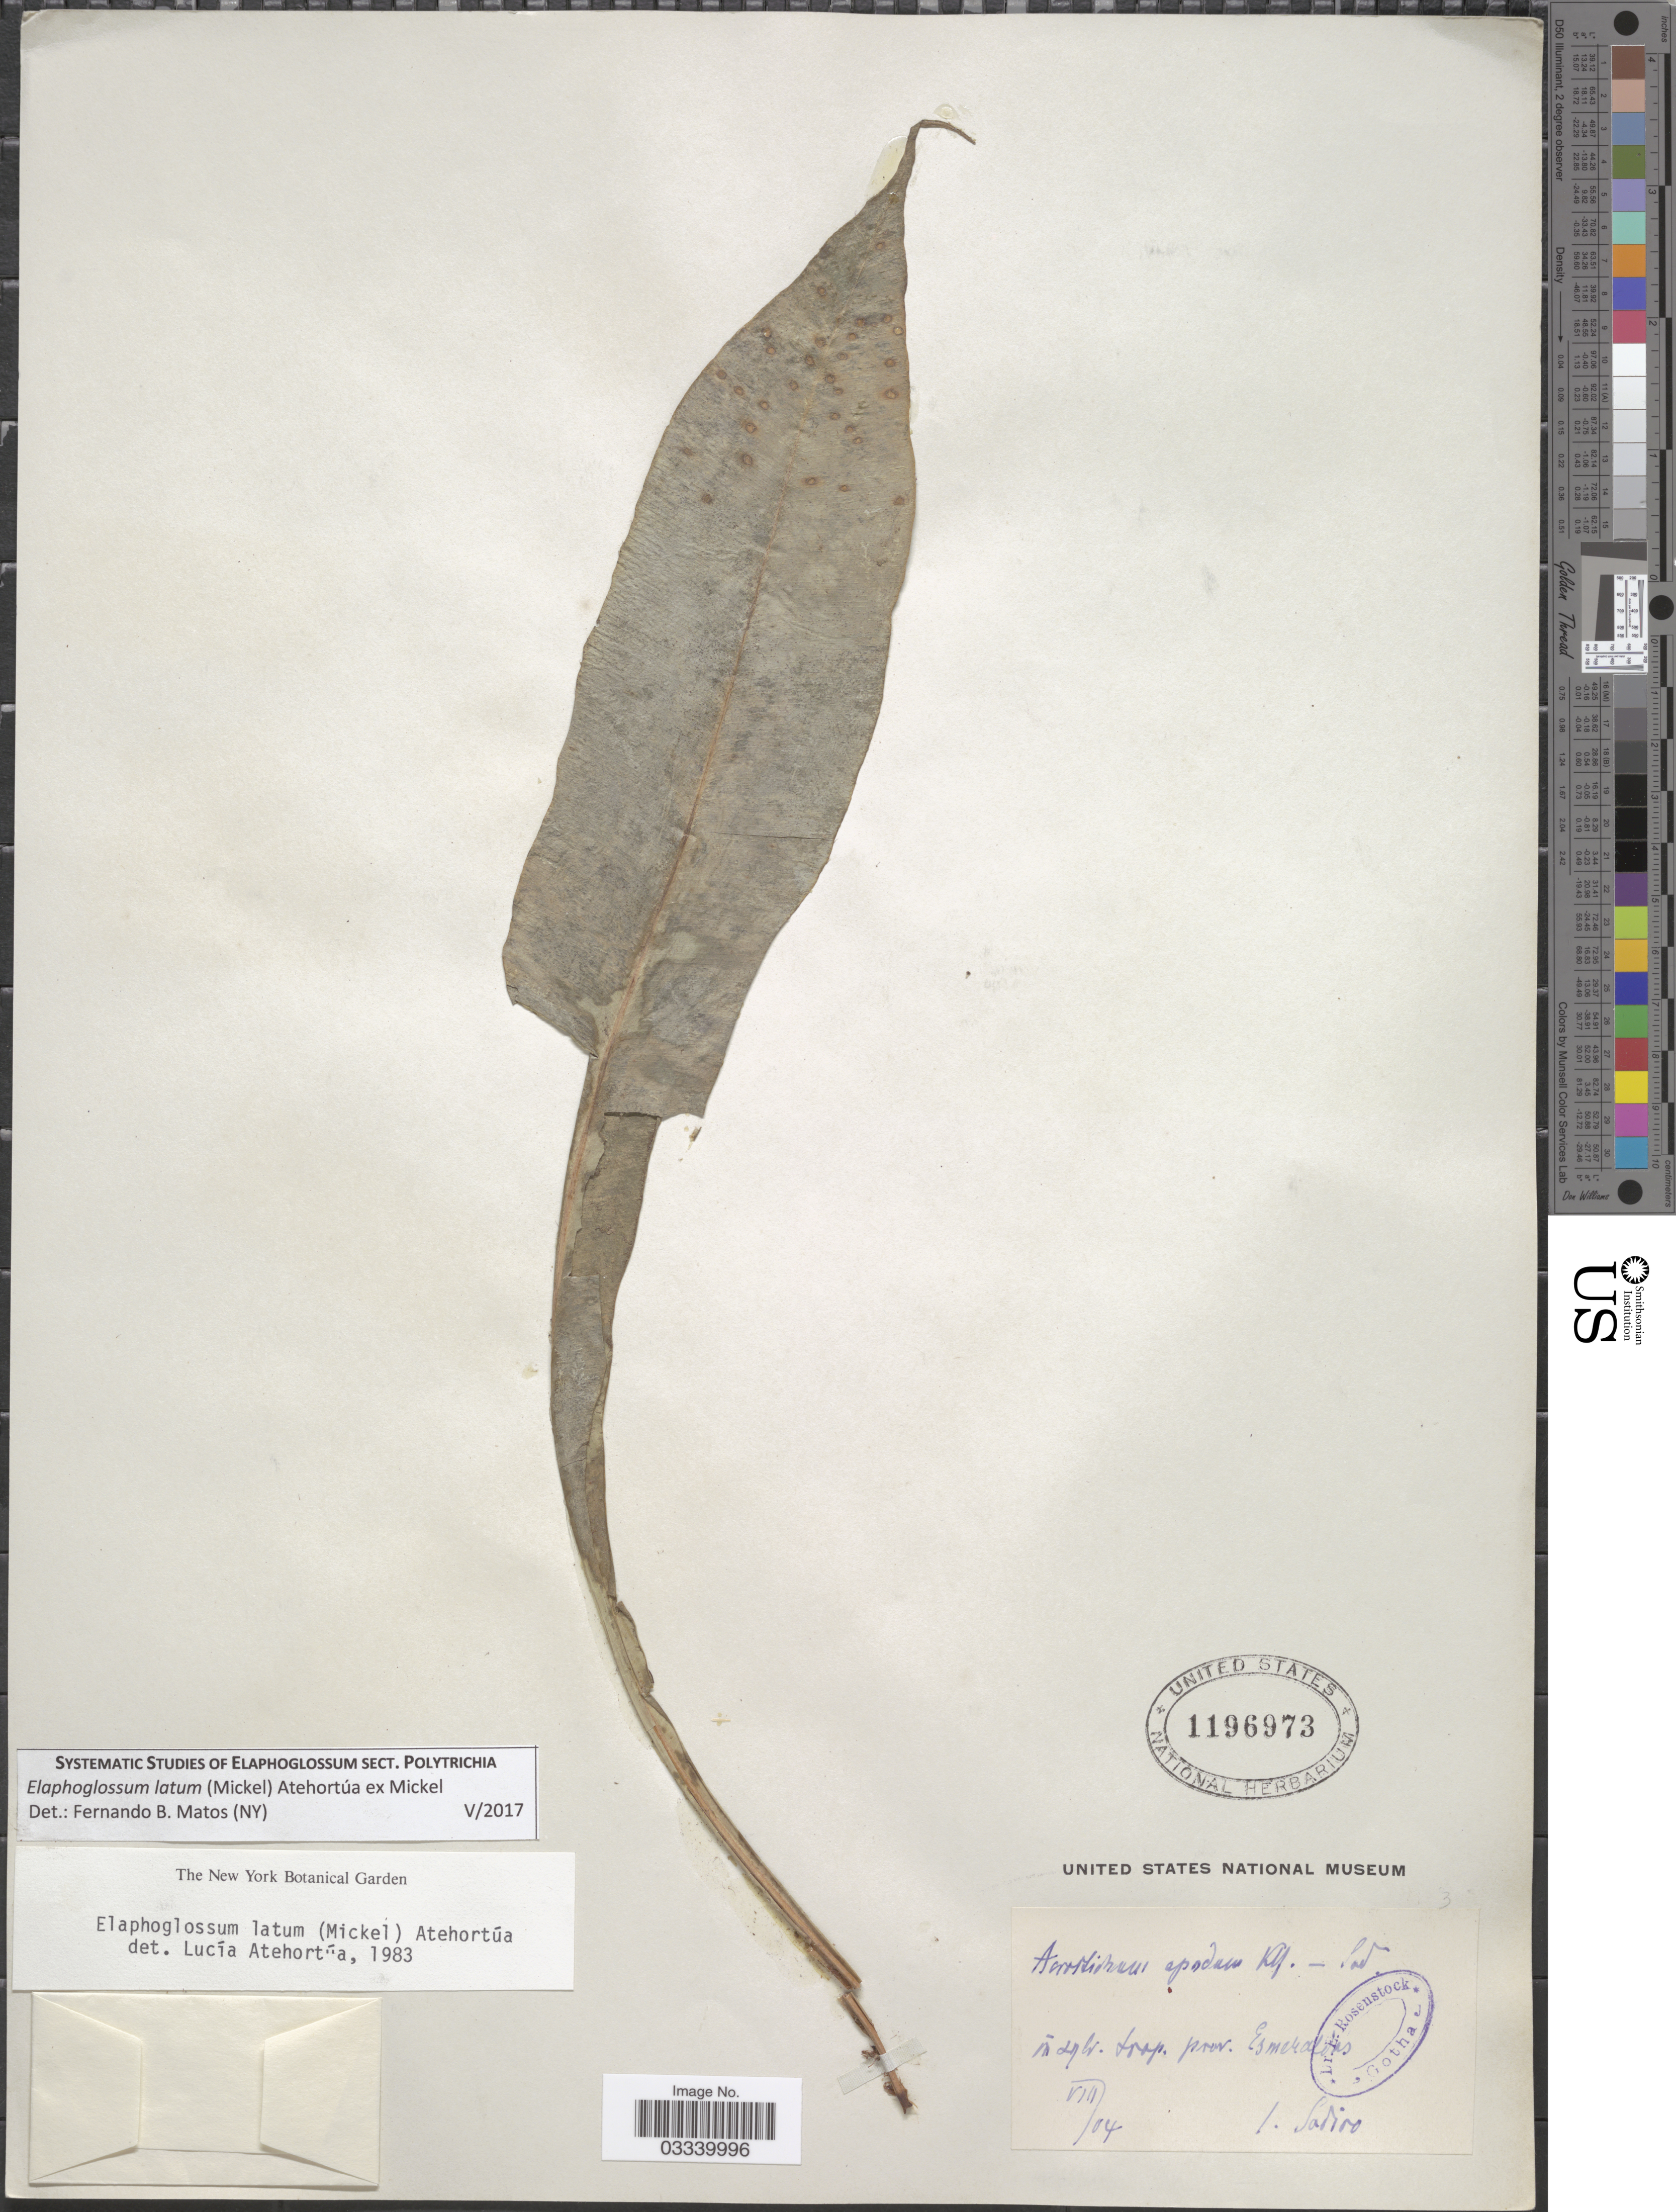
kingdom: Plantae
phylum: Tracheophyta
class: Polypodiopsida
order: Polypodiales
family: Dryopteridaceae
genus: Elaphoglossum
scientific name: Elaphoglossum latum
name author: (Mickel) Atehortúa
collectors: L. Sadiro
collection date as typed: Transcribed d/m/y: /7/4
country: Ecuador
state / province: Esmeraldas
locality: In sylv. trop.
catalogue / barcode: US 1196973